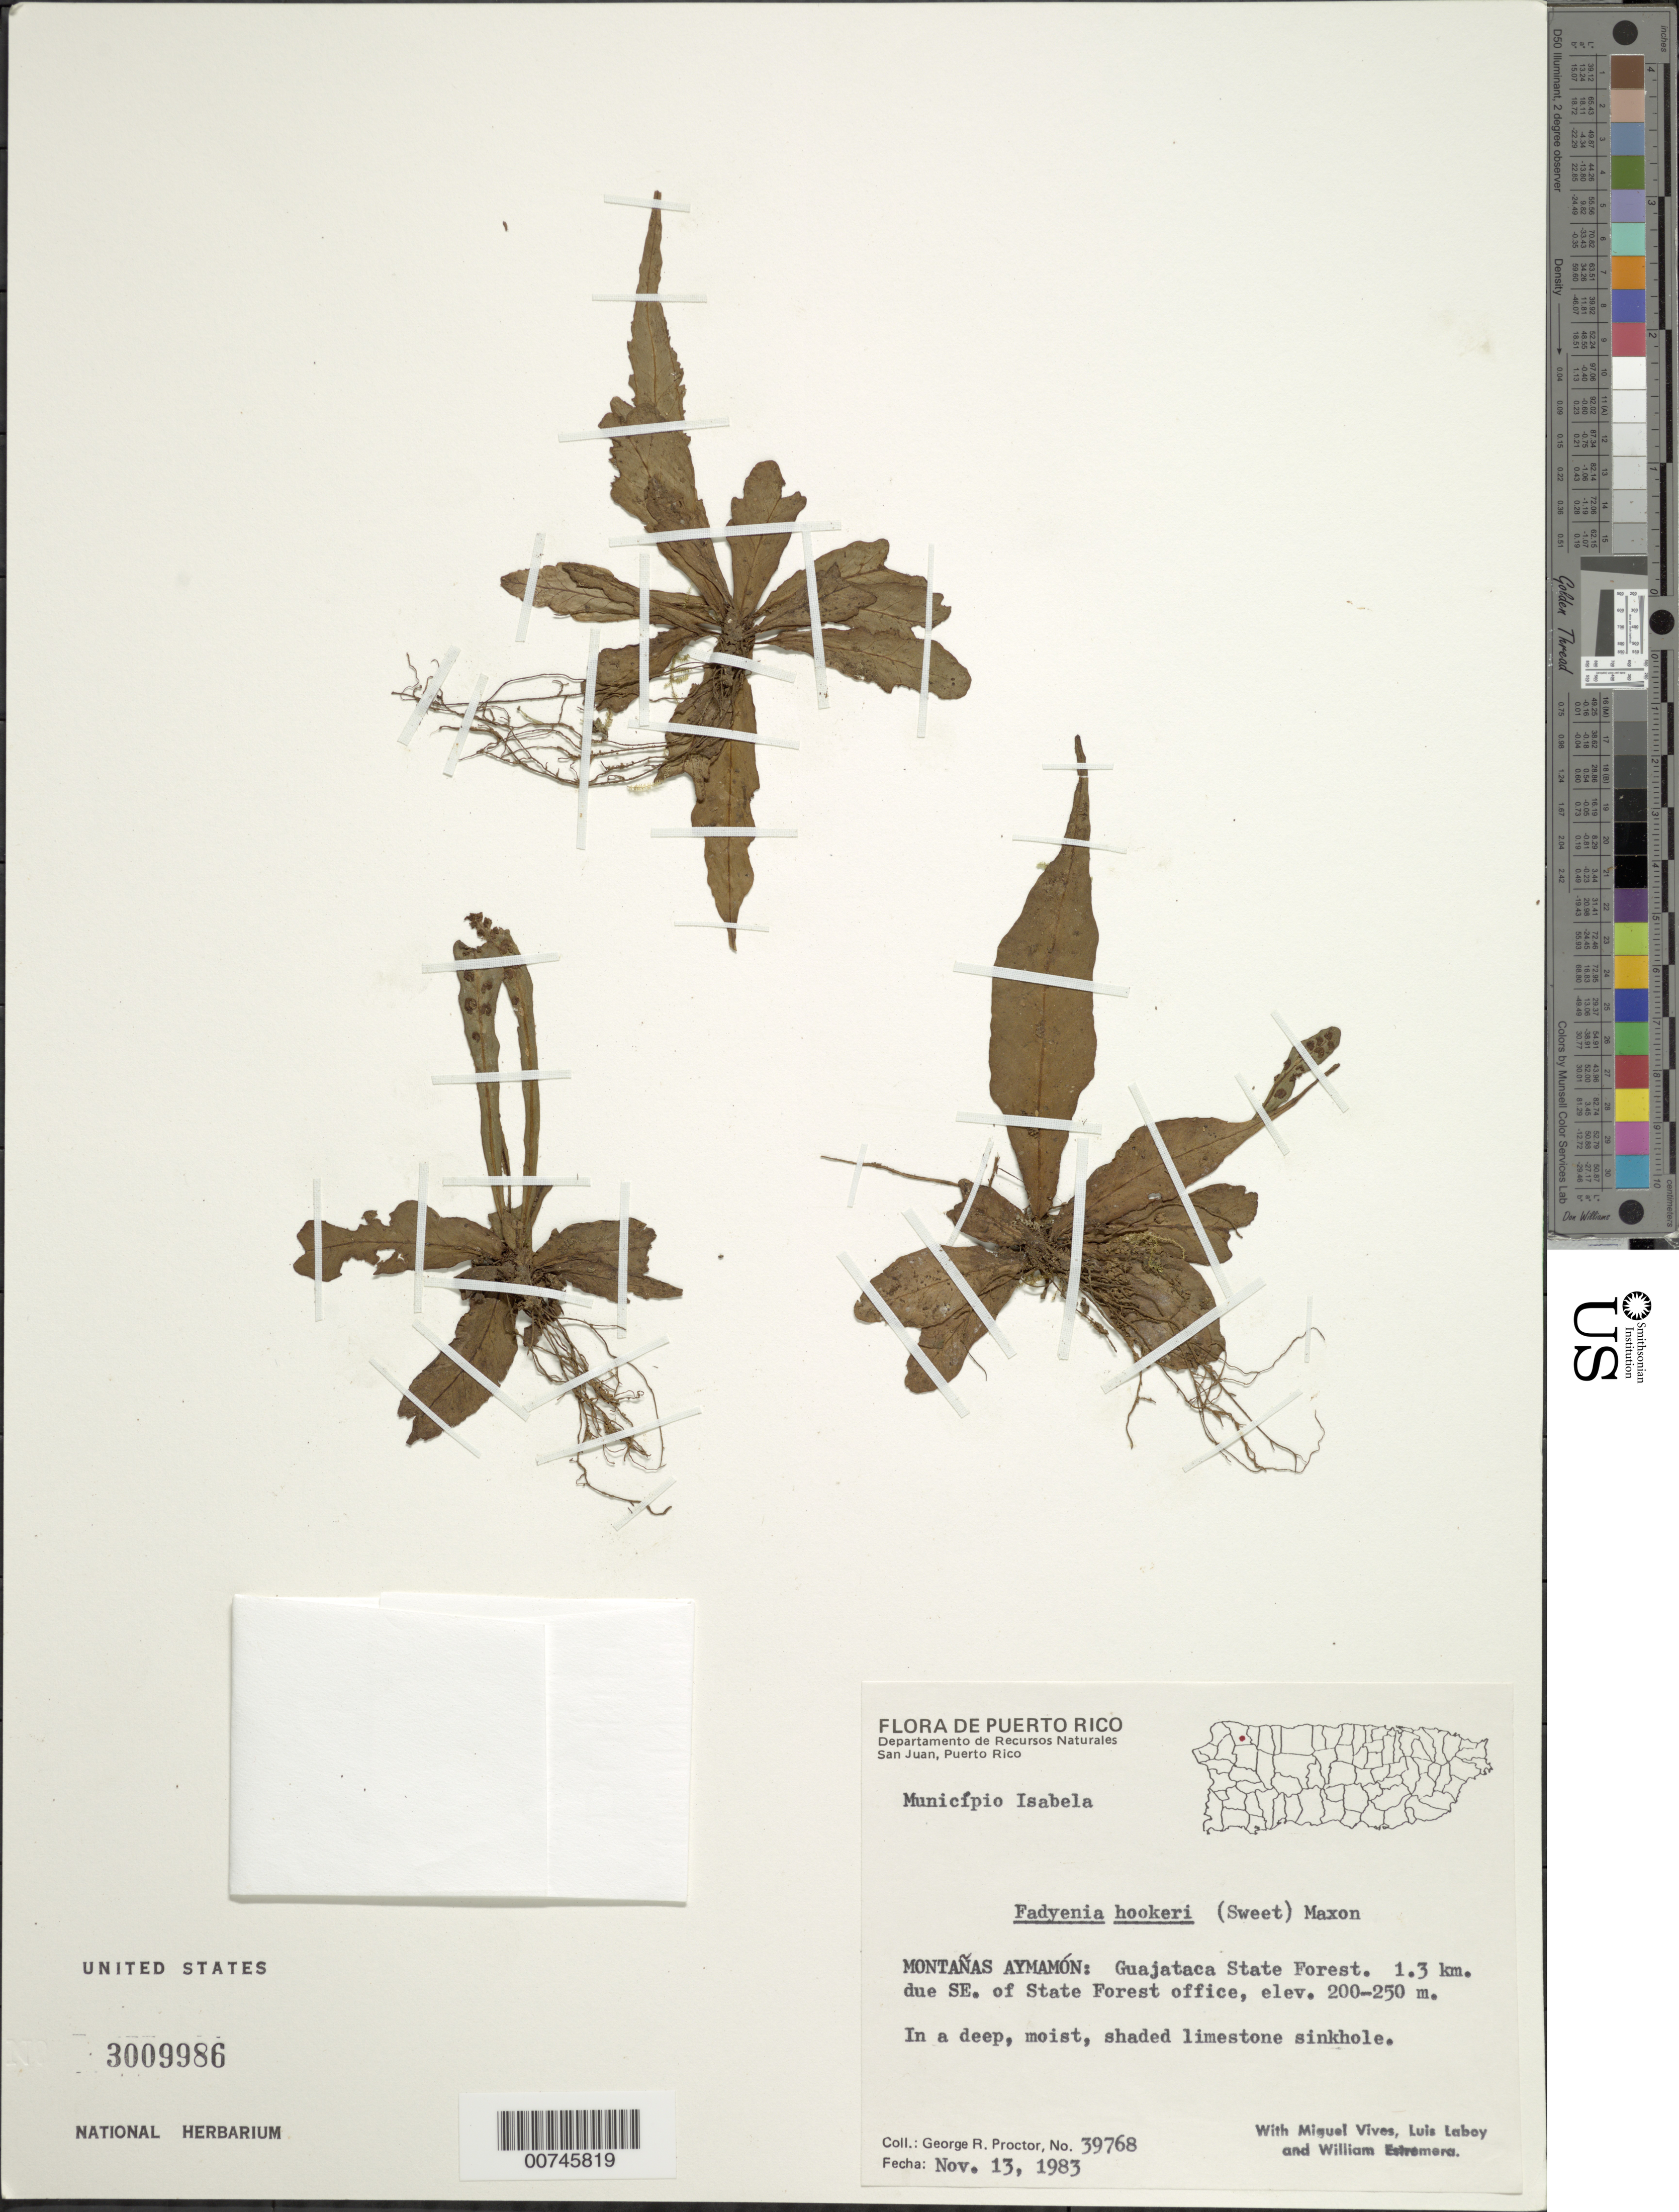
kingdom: Plantae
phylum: Tracheophyta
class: Polypodiopsida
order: Polypodiales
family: Tectariaceae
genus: Tectaria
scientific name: Tectaria hookeri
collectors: G. R. Proctor, M. Vives & W. Estremera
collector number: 39768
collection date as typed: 13 Nov 1983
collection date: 1983-11-13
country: Puerto Rico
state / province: Isabela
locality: Montañas Aymamón: Guajataca State Forest. 1.3 km due SE of State Forest Office. Municipio Isabela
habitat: In a deep, moist, shaded limestone sinkhole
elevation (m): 200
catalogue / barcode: US 3009986